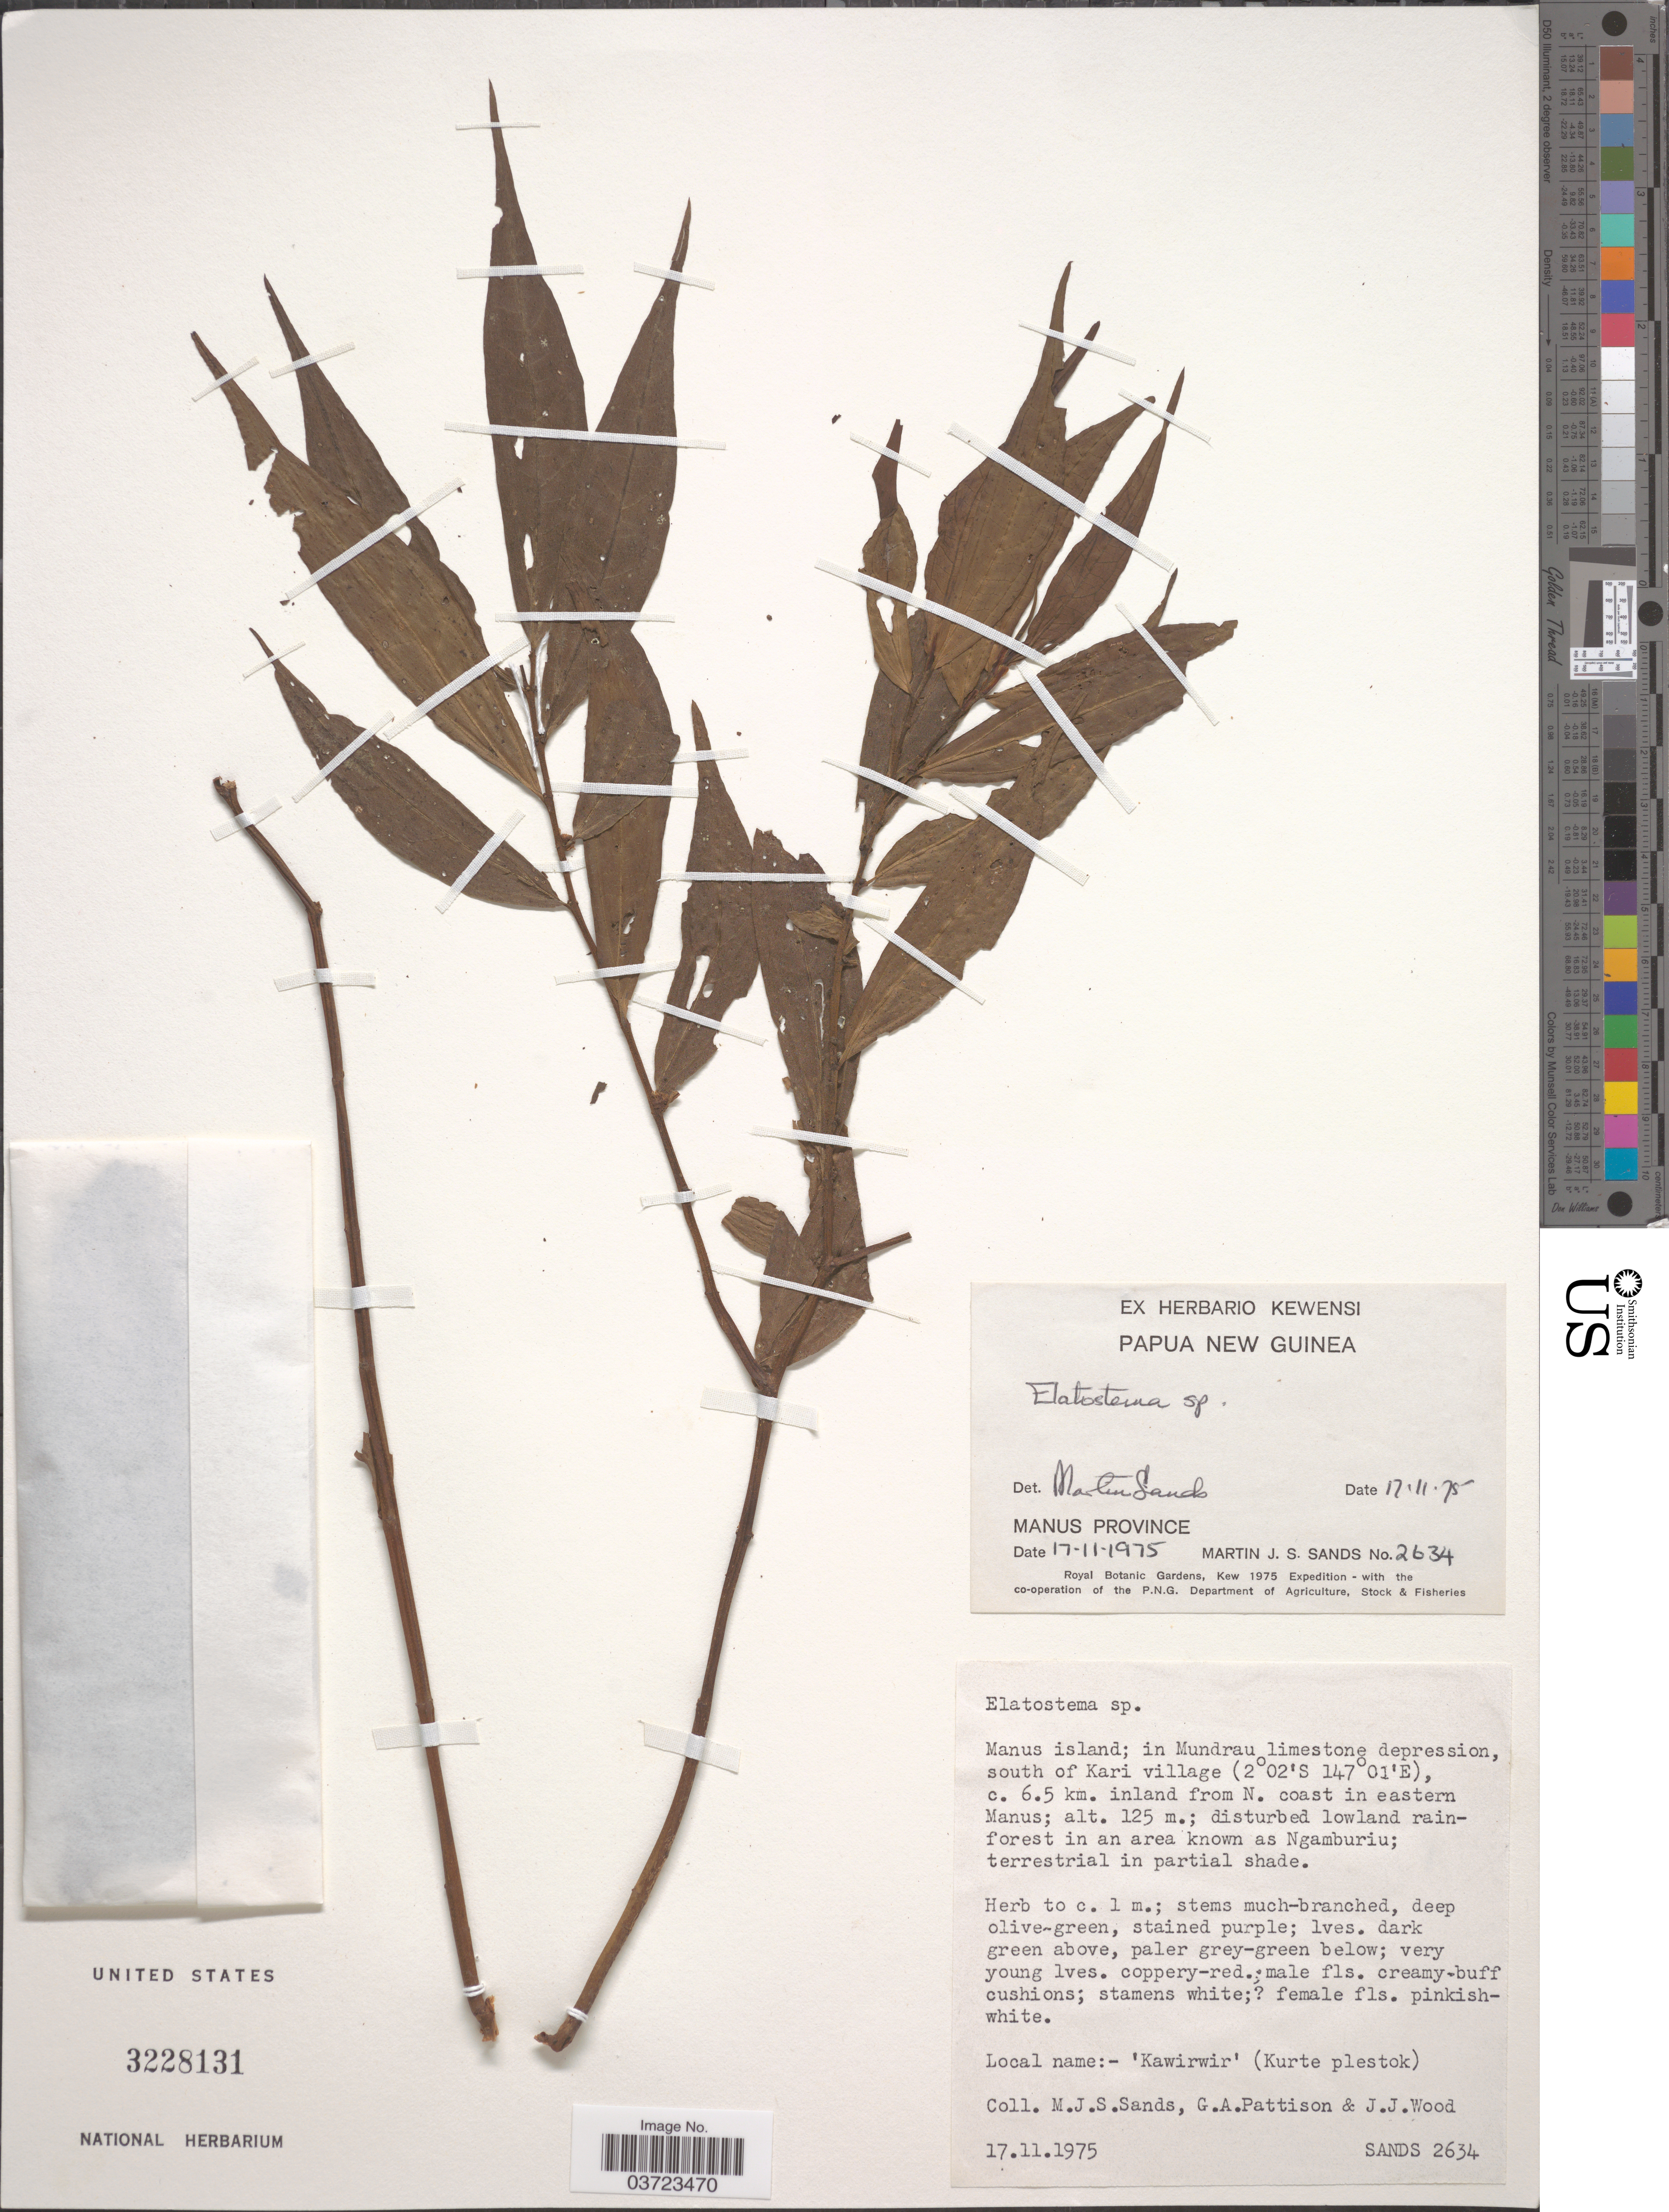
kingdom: Plantae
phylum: Tracheophyta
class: Magnoliopsida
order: Rosales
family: Urticaceae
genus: Elatostema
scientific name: Elatostema sp.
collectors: M. Sands, G. Pattison & J. Wood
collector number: Sands2634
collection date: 1975-11-17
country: Papua New Guinea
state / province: Manus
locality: Manus Island; in Mundrau limestone depression, south of Kari village, c. 6.5 km. inland from N. coast in eastern Manus. disturbed lowland rainforest in an area known as Ngamburiu.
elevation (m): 125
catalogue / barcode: US 3228131